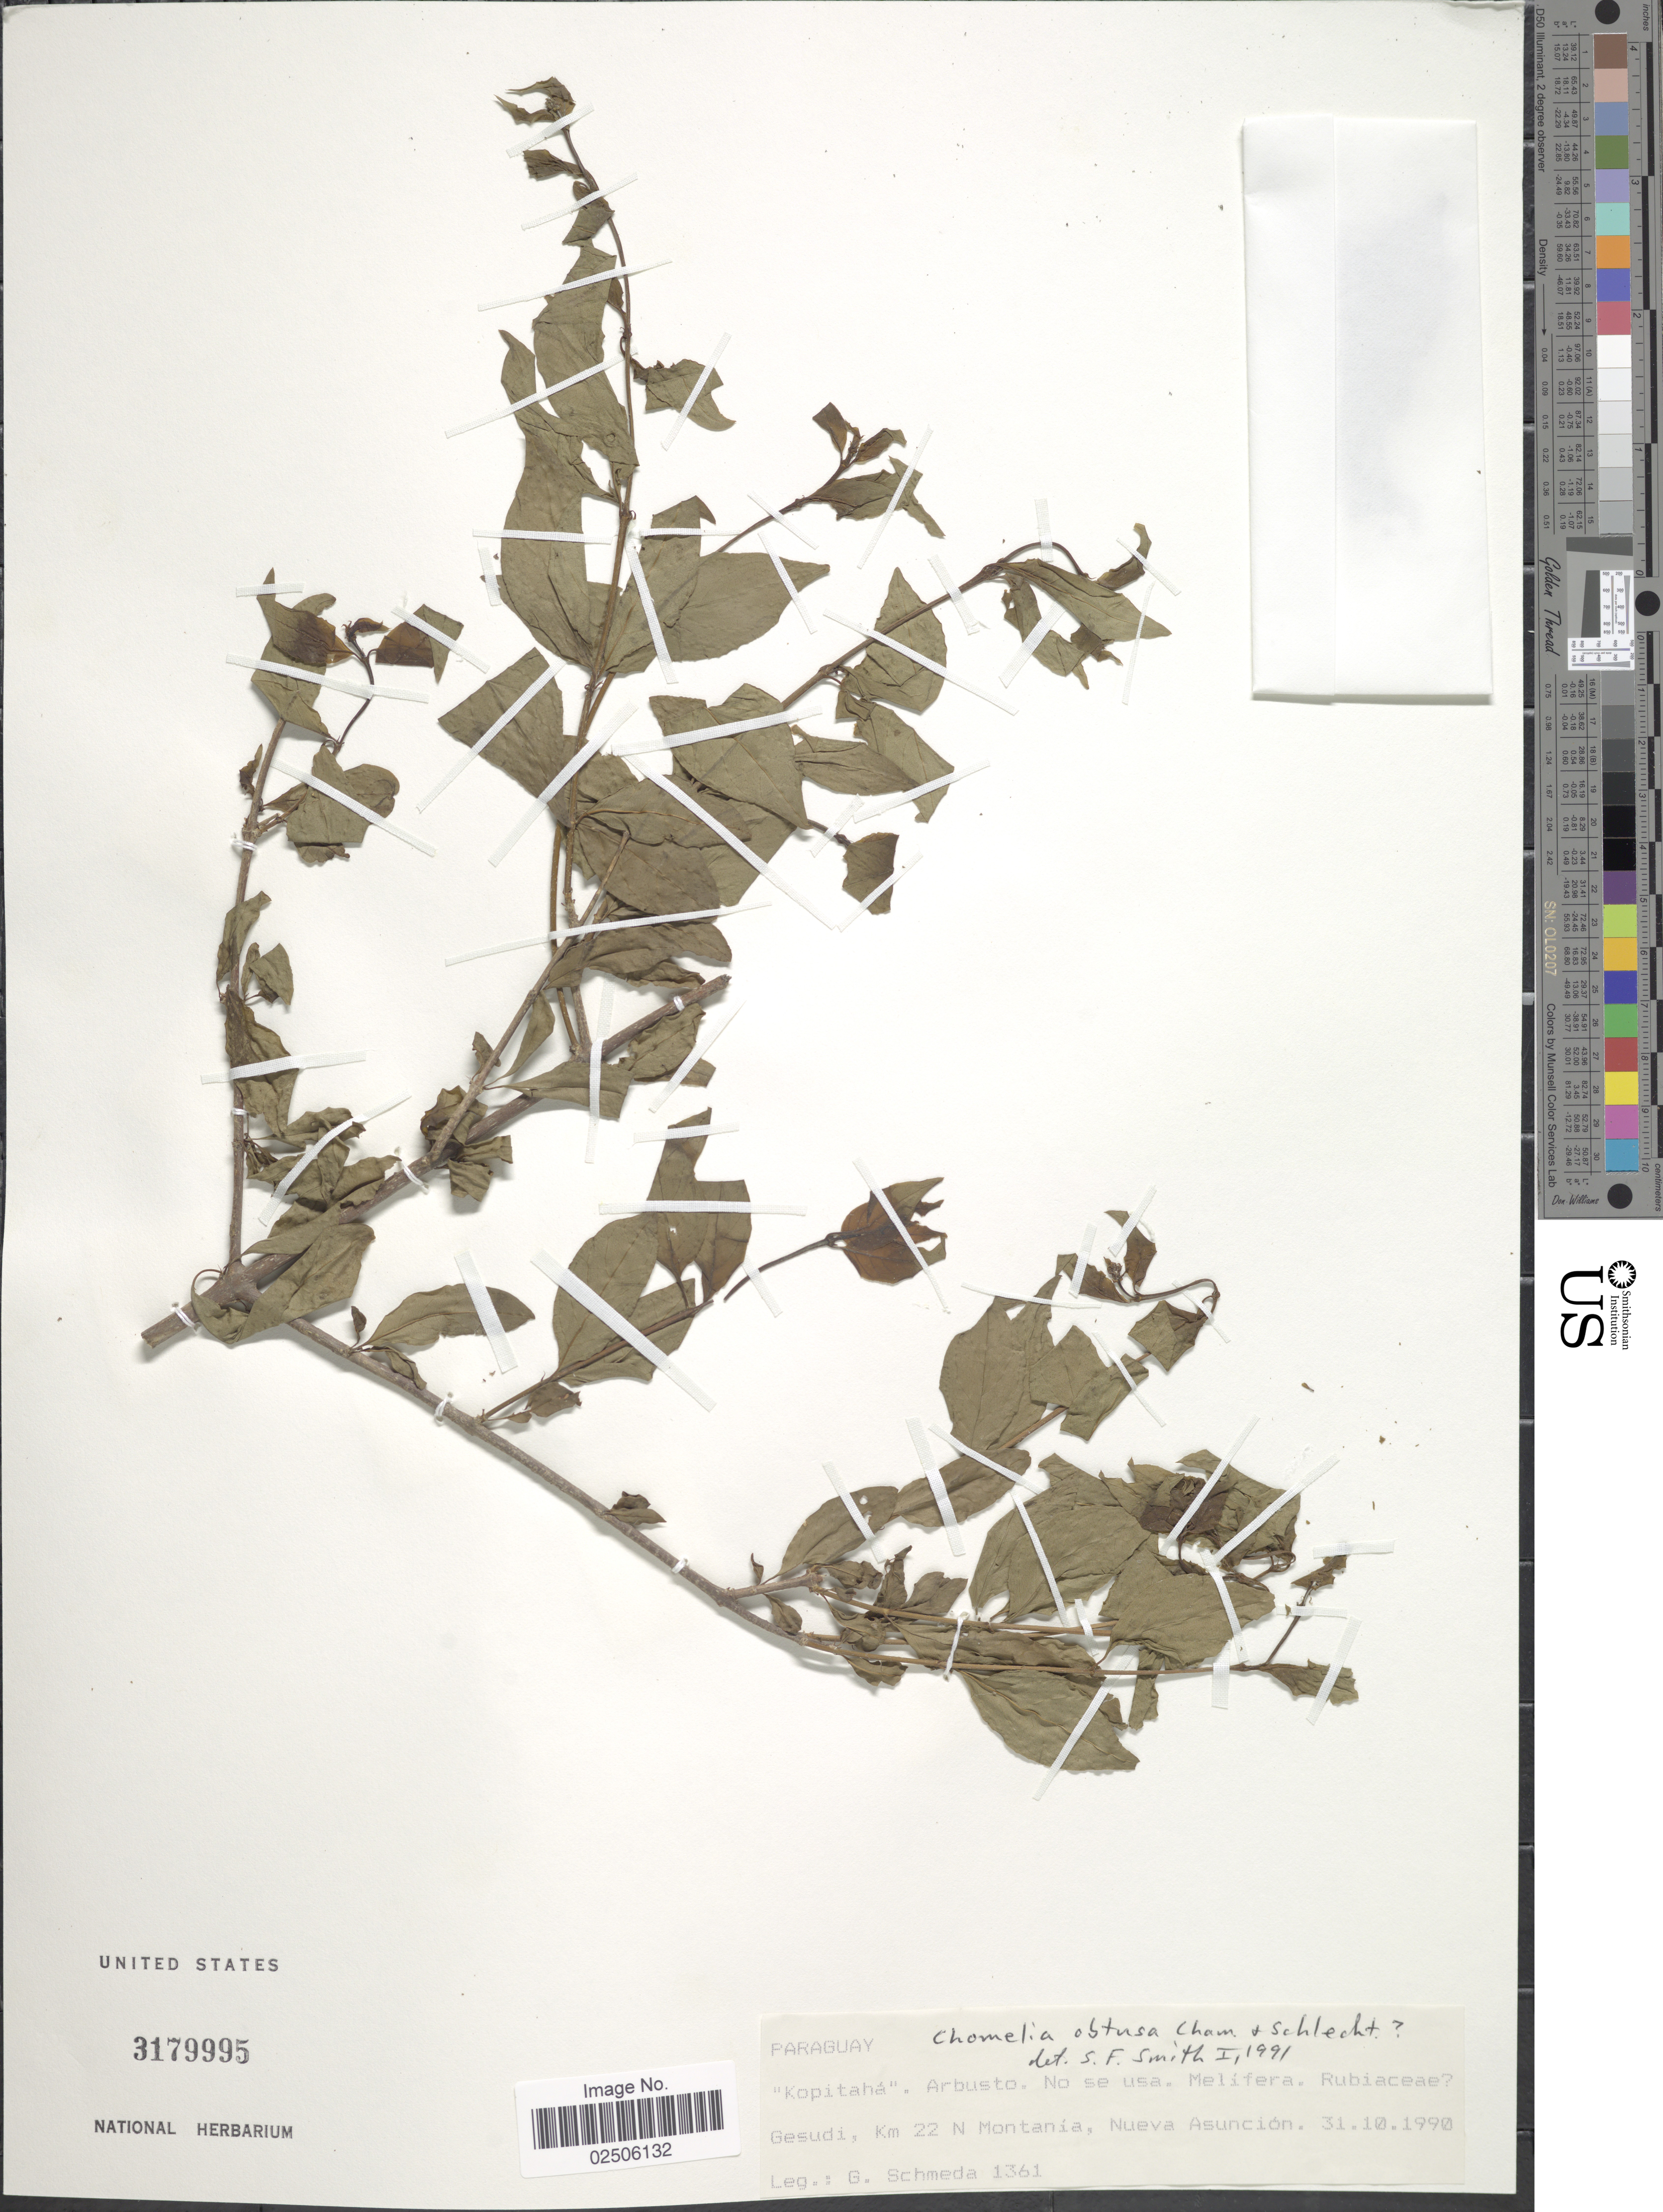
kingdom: Plantae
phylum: Tracheophyta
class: Magnoliopsida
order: Gentianales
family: Rubiaceae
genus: Chomelia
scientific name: Chomelia obtusa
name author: Cham. & Schltdl.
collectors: G. Schmeda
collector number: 1361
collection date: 1990-10-31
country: Paraguay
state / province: Asuncion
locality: Gesudi, km 22 N Montania, Nueva Asuncion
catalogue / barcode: US 3179995